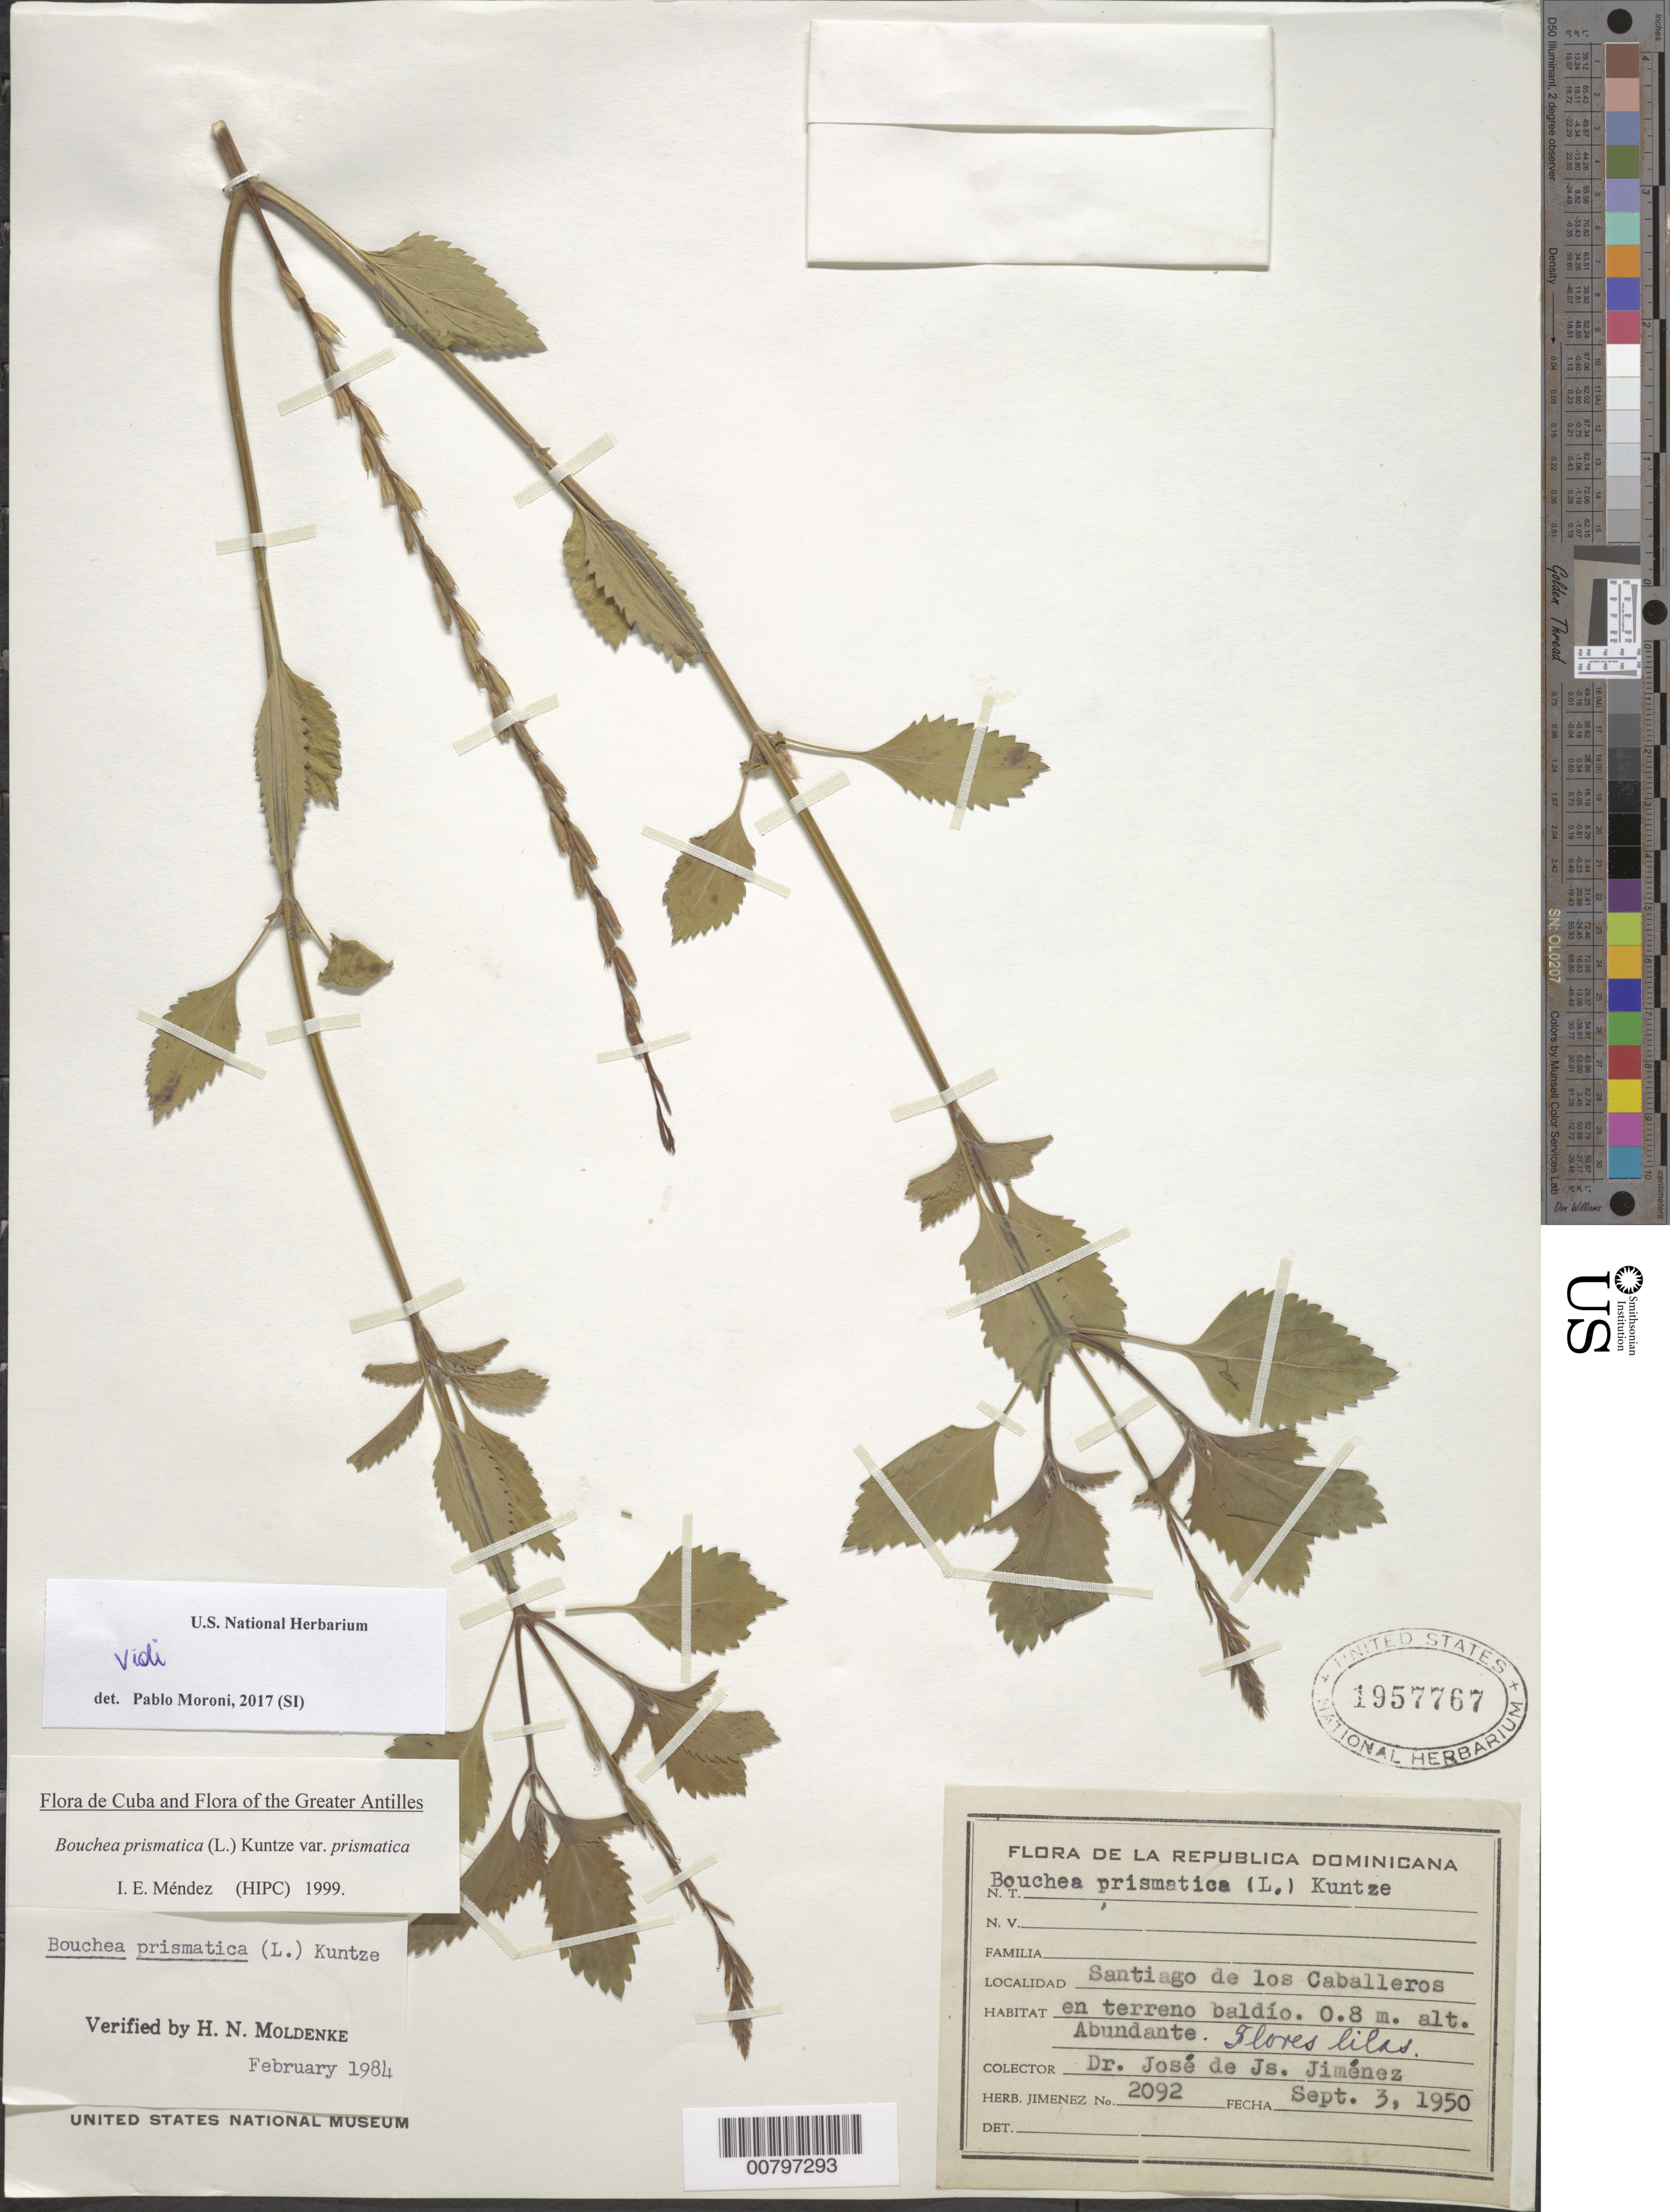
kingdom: Plantae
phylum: Tracheophyta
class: Magnoliopsida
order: Lamiales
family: Verbenaceae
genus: Bouchea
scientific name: Bouchea prismatica var. prismatica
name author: (L.) Kuntze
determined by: Méndez, Isidro E., (HIPC)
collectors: J. J. Jiménez Almonte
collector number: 2092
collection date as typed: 03 Sep 1950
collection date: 1950-09-03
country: Dominican Republic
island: Hispaniola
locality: Santiago de los Caballeros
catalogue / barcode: US 1957767